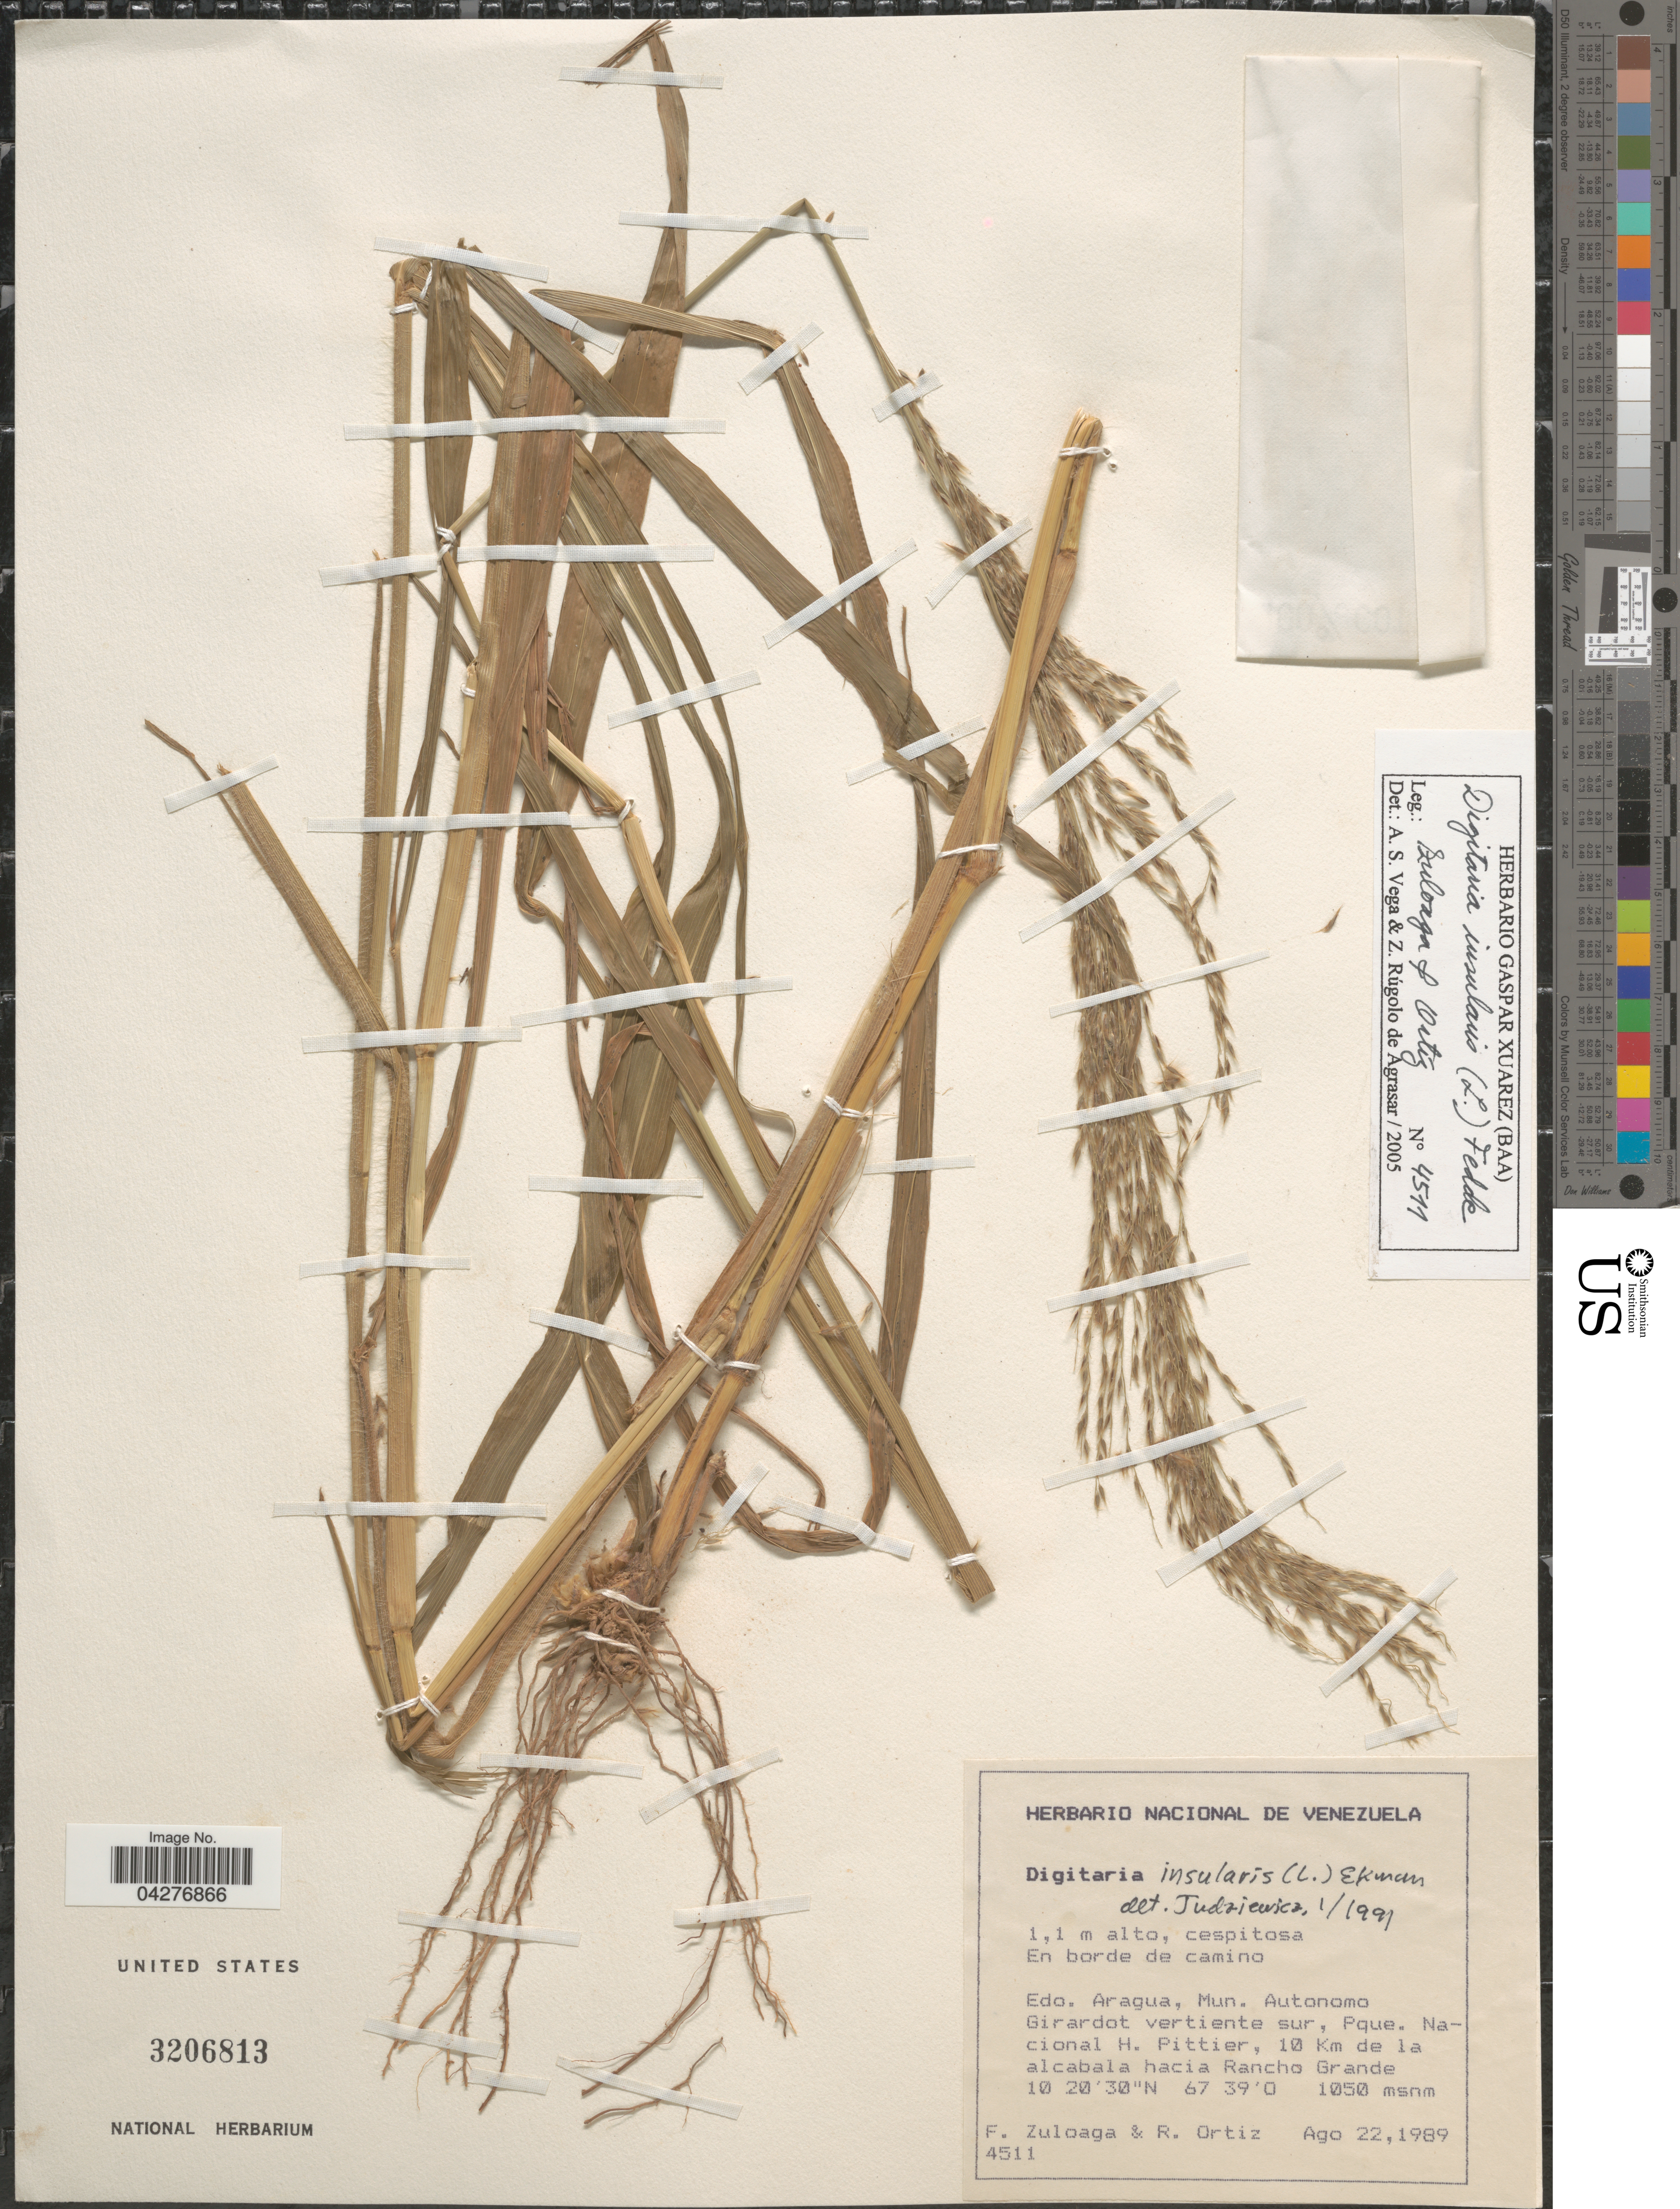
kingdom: Plantae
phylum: Tracheophyta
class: Liliopsida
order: Poales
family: Poaceae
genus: Digitaria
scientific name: Digitaria insularis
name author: (L.) Fedde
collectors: F. Zuloaga & R. Ortiz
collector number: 4511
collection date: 1989-08-22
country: Venezuela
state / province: Aragua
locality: Mun. Autonomo. Girardot vertiente sur, Pque. Nacional H. Pittier, 10 Km de la alcabala hacia Rancho Grande.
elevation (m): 1050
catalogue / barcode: US 3206813